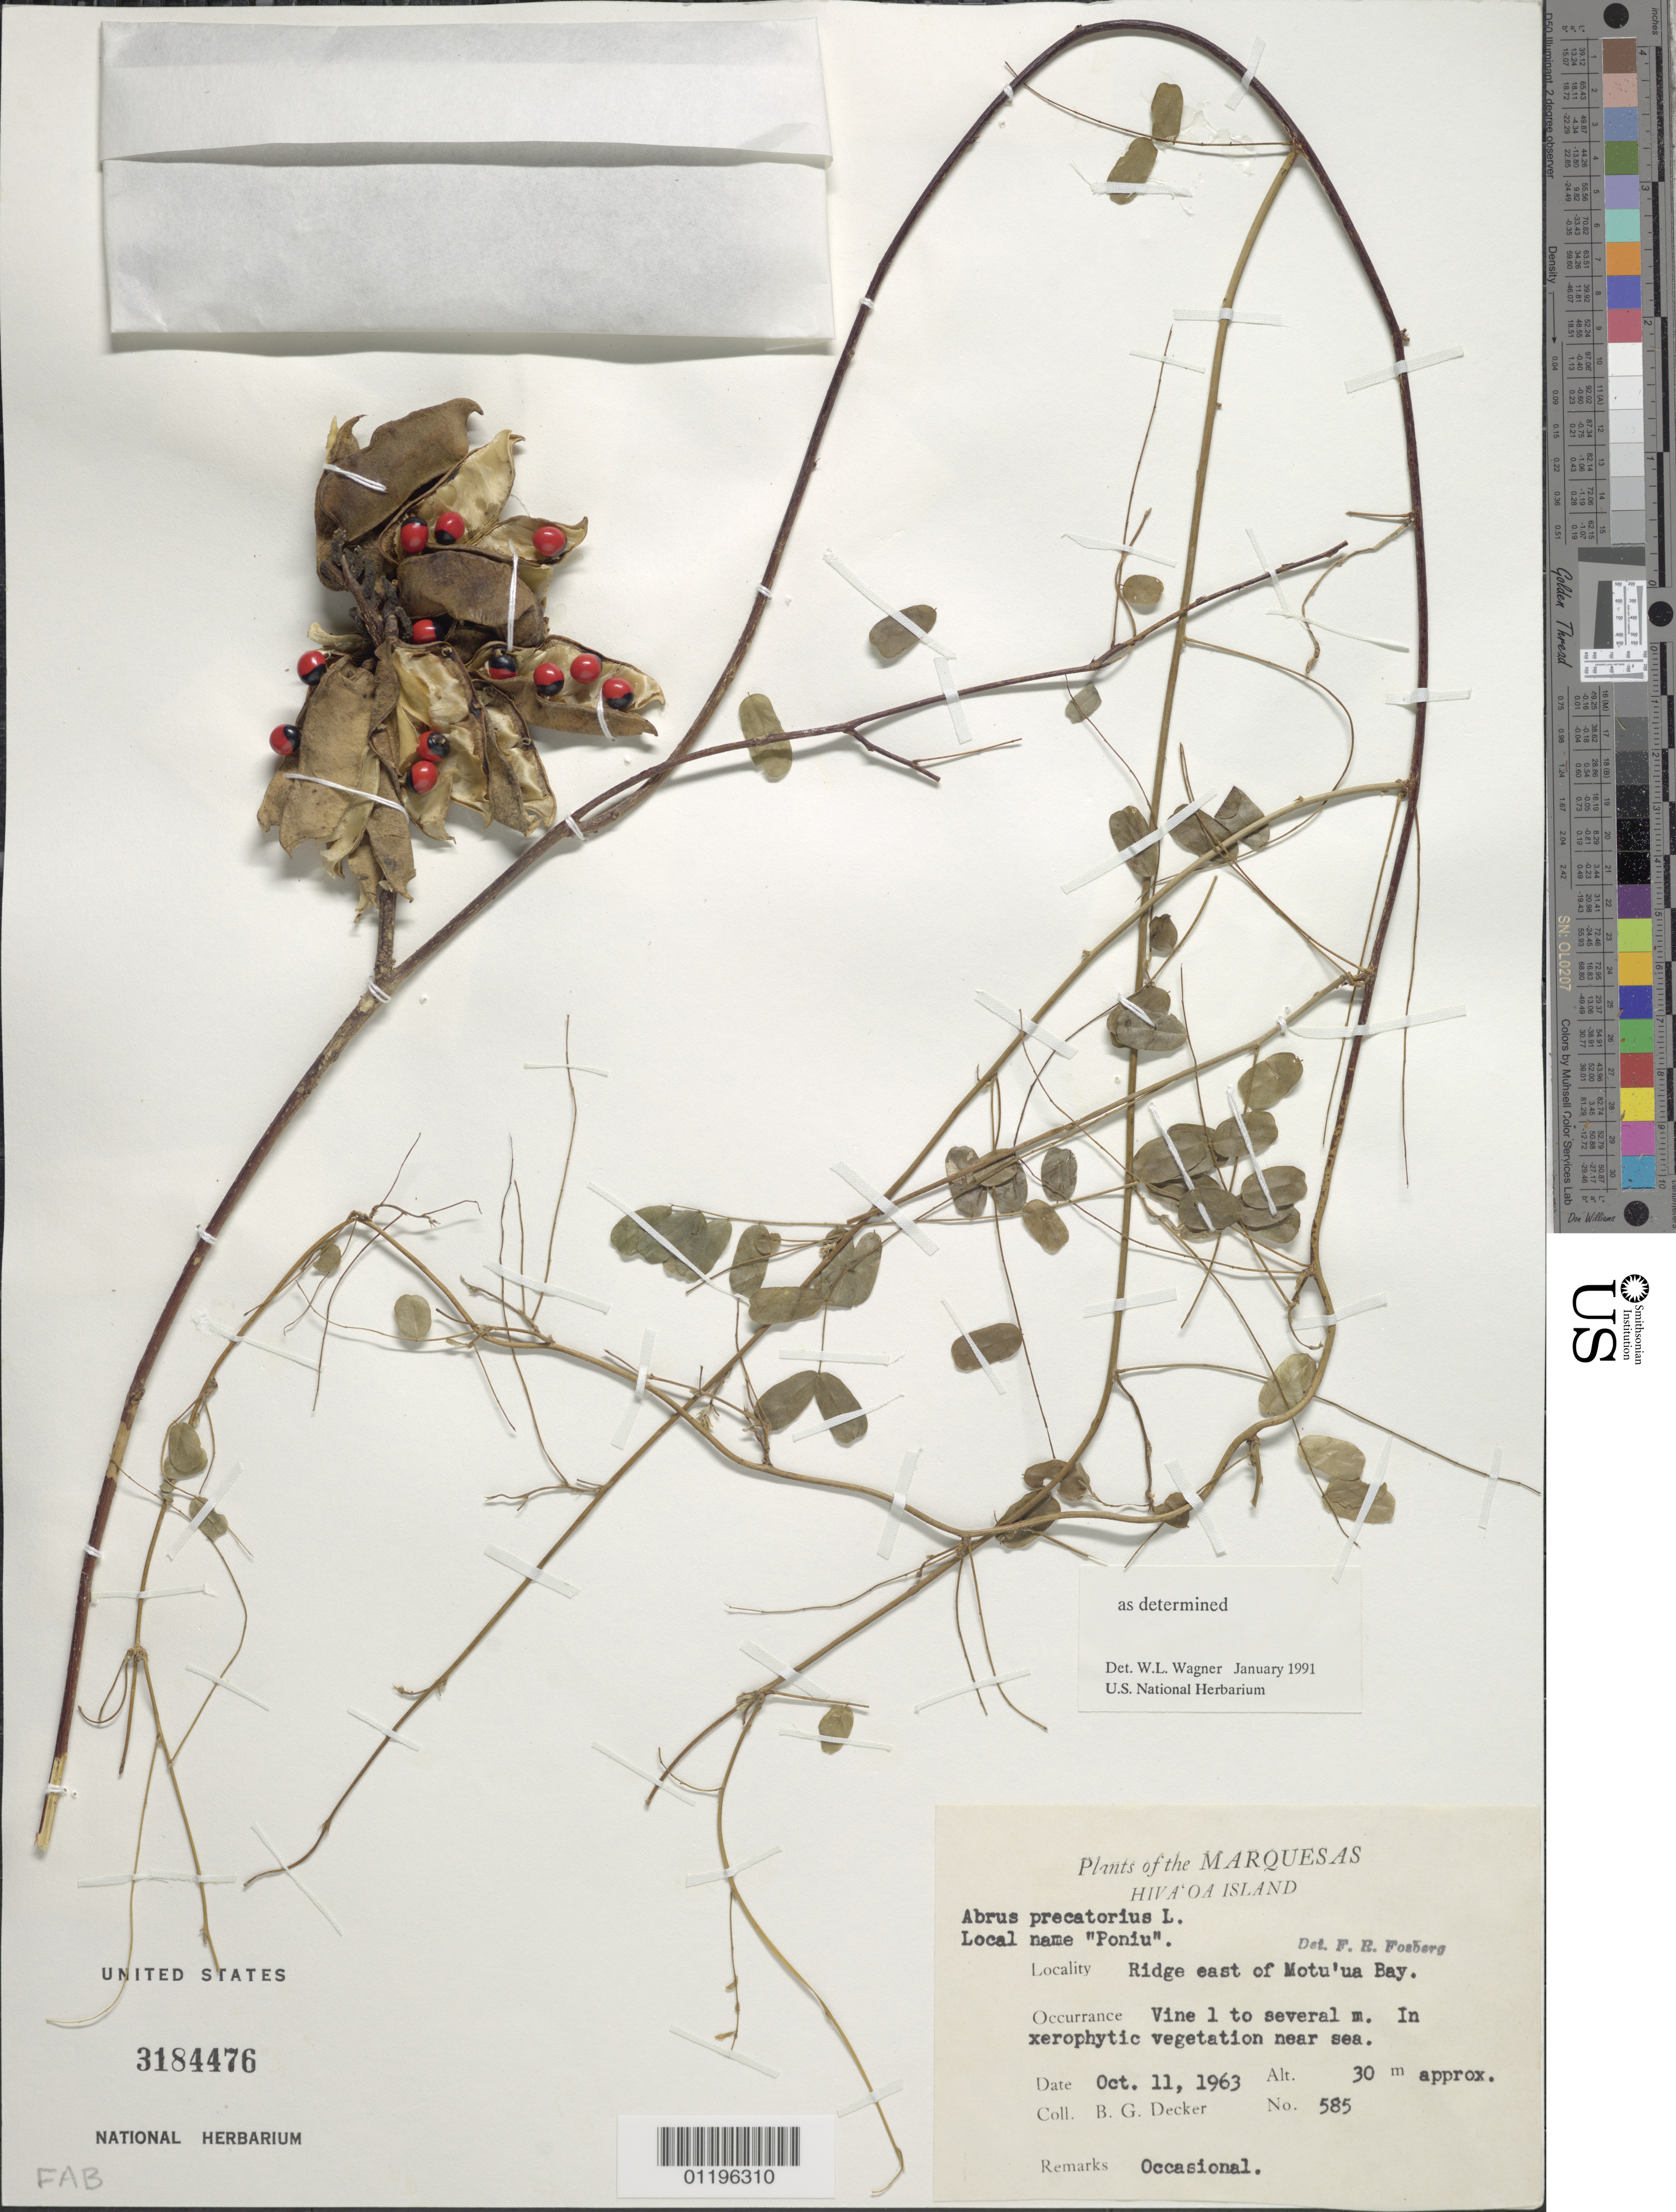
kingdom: Plantae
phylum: Tracheophyta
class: Magnoliopsida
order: Fabales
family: Fabaceae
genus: Abrus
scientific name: Abrus precatorius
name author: L.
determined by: Wagner, W. L., (BOT), Smithsonian Institution - National Museum of Natural History (UNITED STATES)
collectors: B. G. Decker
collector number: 585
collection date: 1963-10-11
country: French Polynesia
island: Hiva Oa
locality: ridge E of Motu'ua Bay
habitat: In xerophytic vegetation near sea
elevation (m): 30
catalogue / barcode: US 3184476